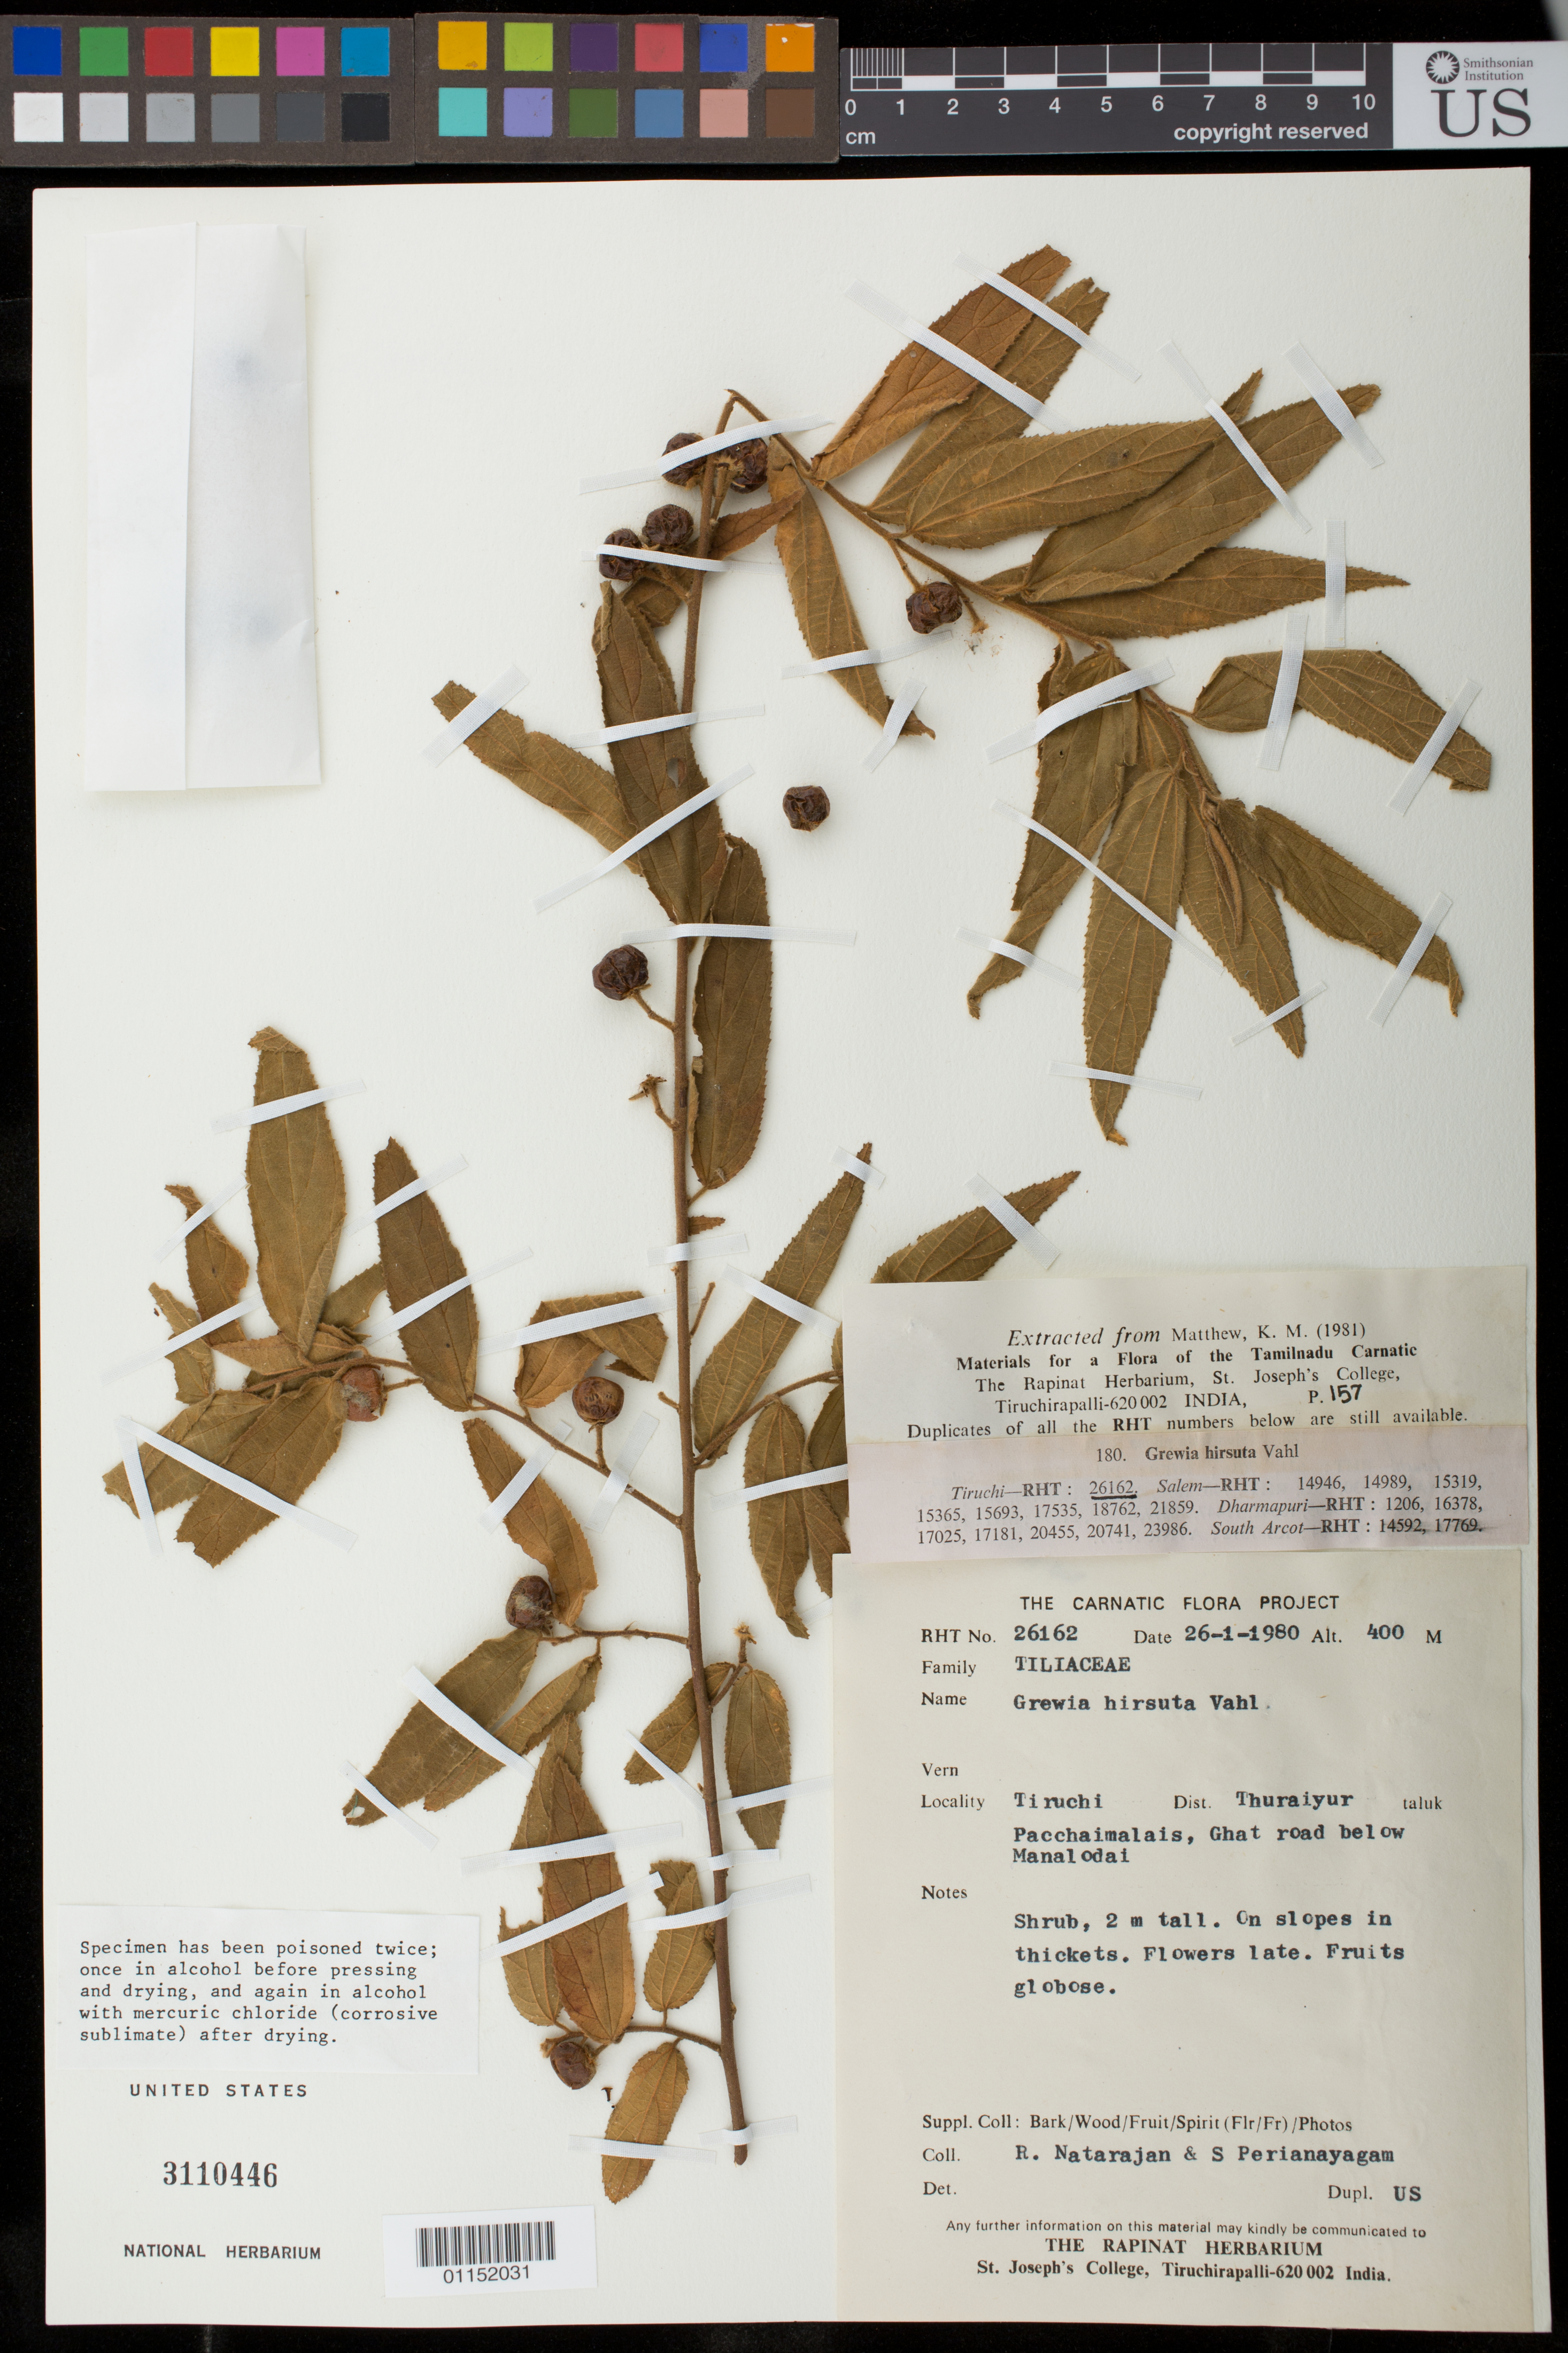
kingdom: Plantae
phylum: Tracheophyta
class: Magnoliopsida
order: Malvales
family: Malvaceae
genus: Microcos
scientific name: Microcos hirsuta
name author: (Korth.) Burret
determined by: Jourdain-Fievet, L.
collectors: R. Natarajan & S. Perianayagam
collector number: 26162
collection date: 1980-01-26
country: India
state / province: Tamil Nadu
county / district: Tiruchi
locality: Thuraiyur taluk, Pacchaimalais, Ghat road below Manalodai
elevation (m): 400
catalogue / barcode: US 3110446